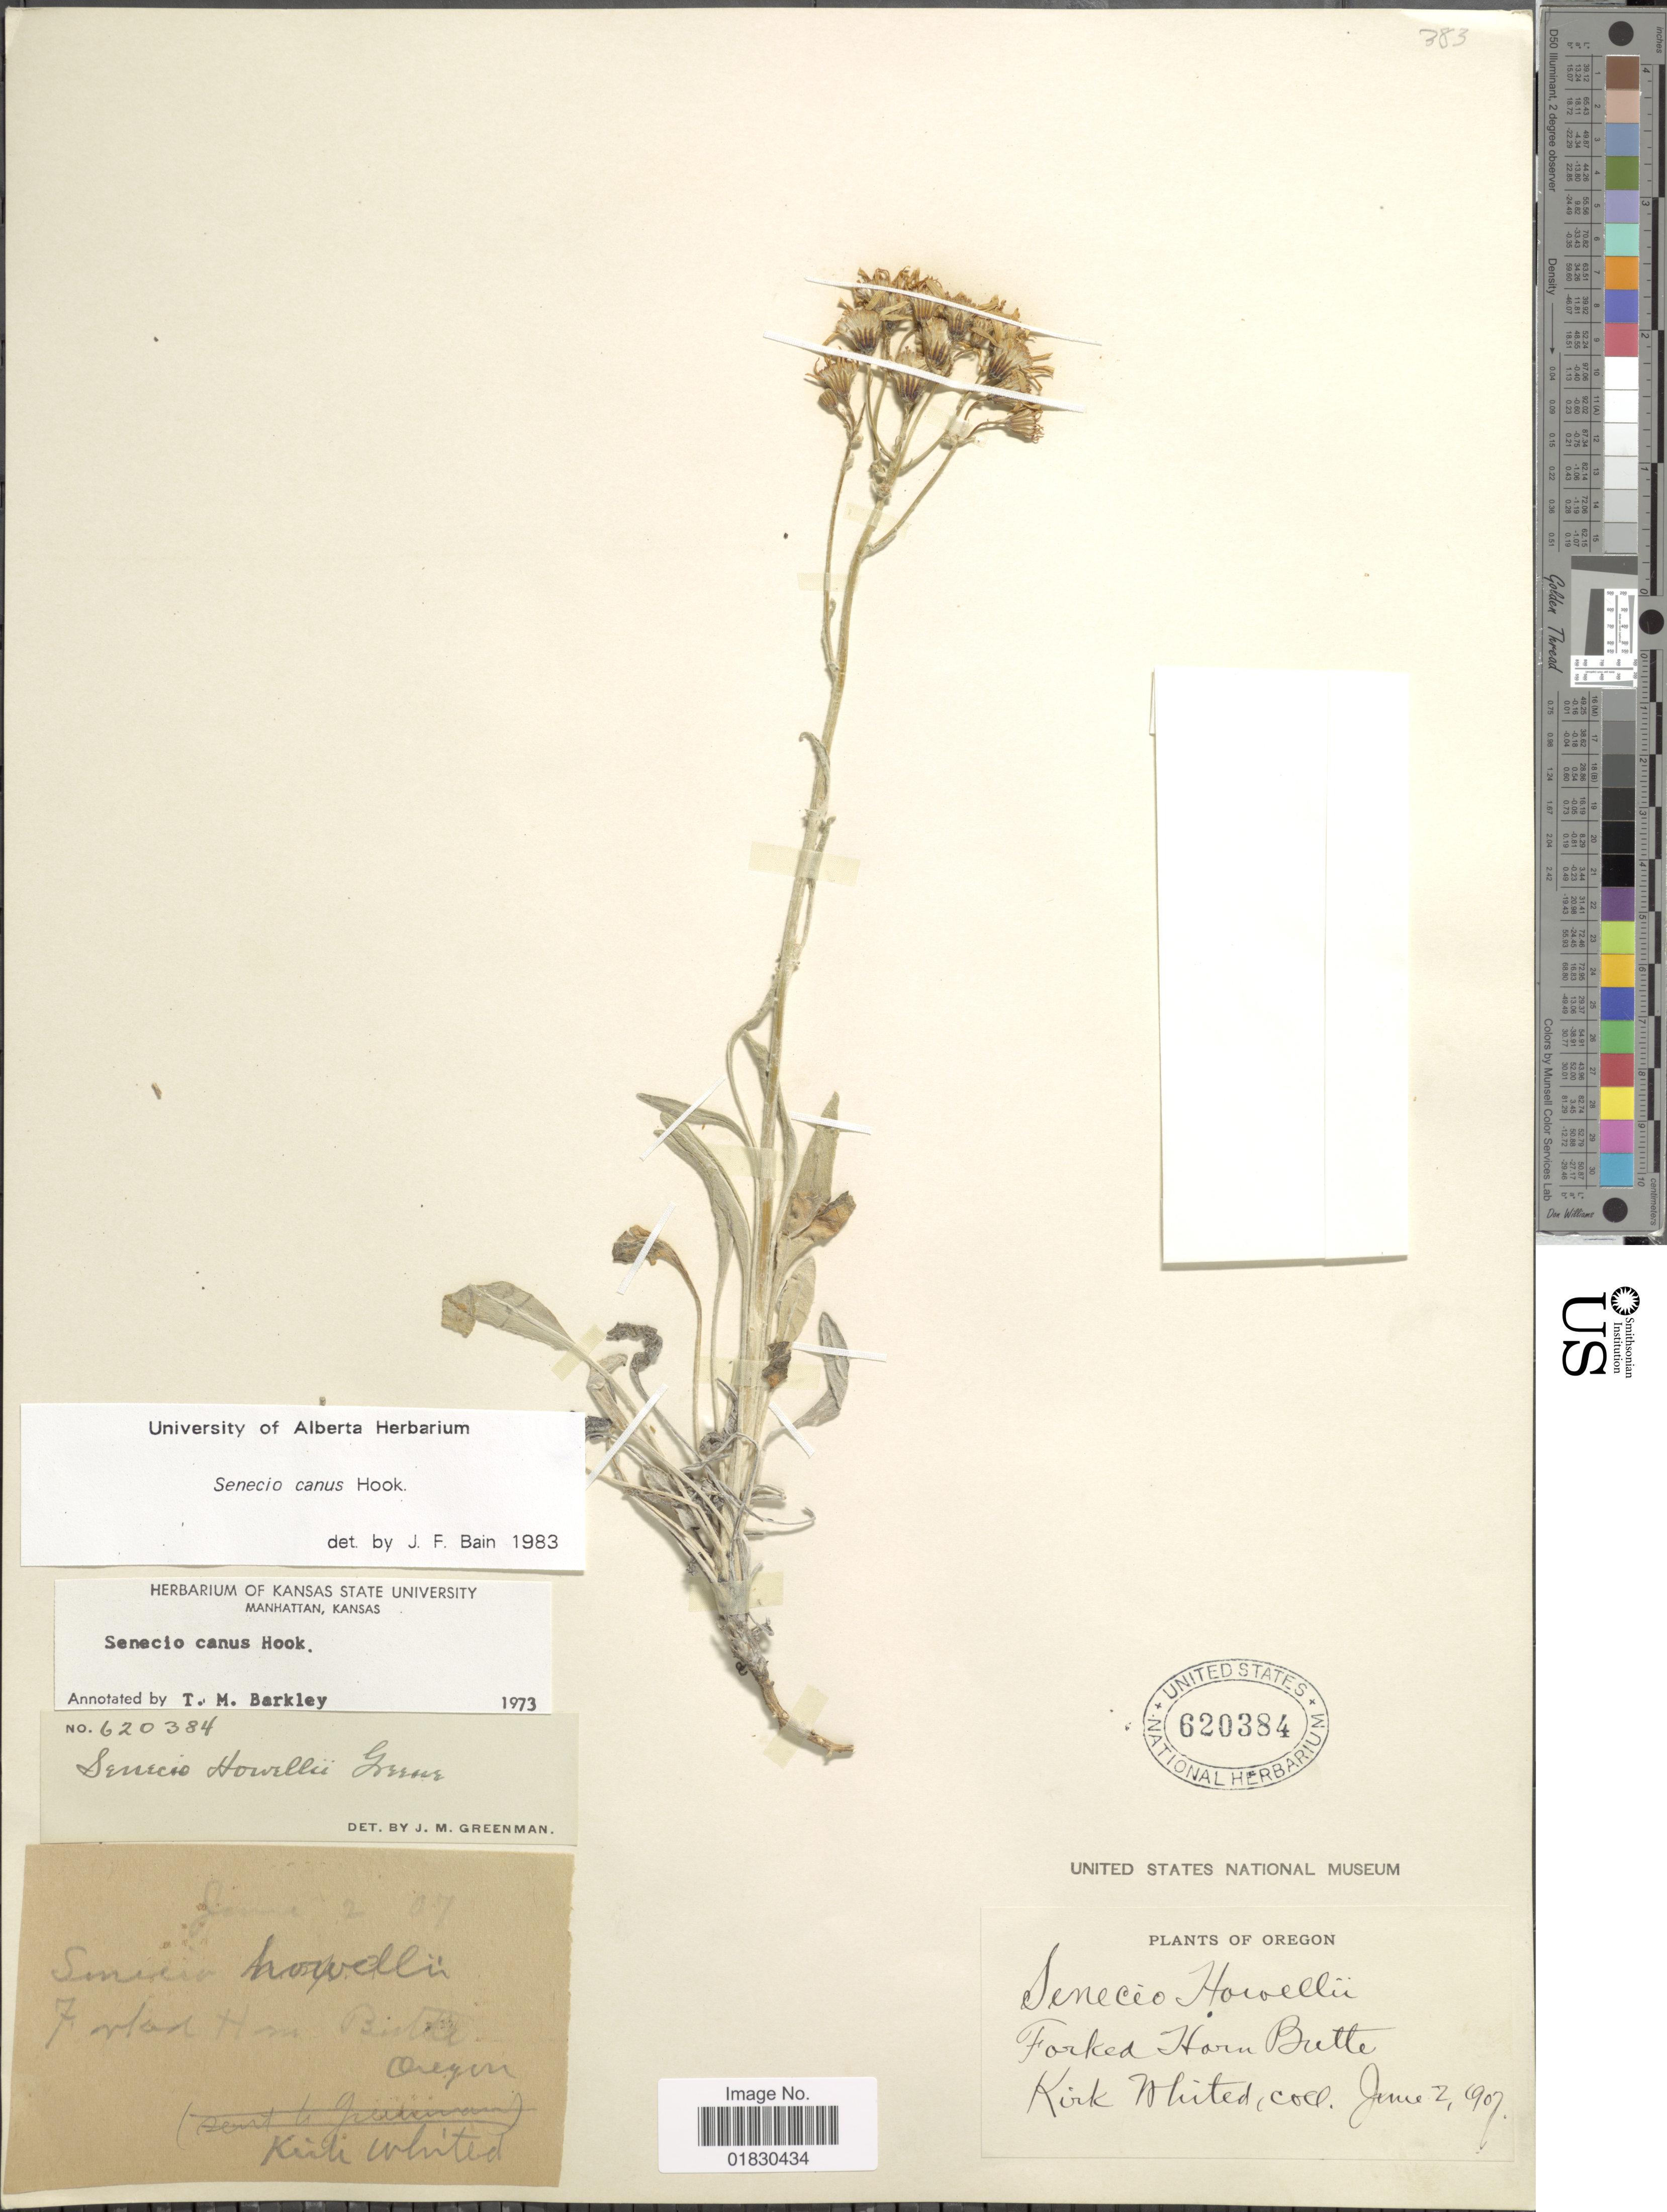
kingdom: Plantae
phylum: Tracheophyta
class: Magnoliopsida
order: Asterales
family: Asteraceae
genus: Packera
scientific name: Packera cana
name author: (Hook.) W.A. Weber & Á. Löve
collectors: K. Whited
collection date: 1907-06-02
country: United States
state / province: Oregon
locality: Forked Horn Butte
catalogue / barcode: US 620384